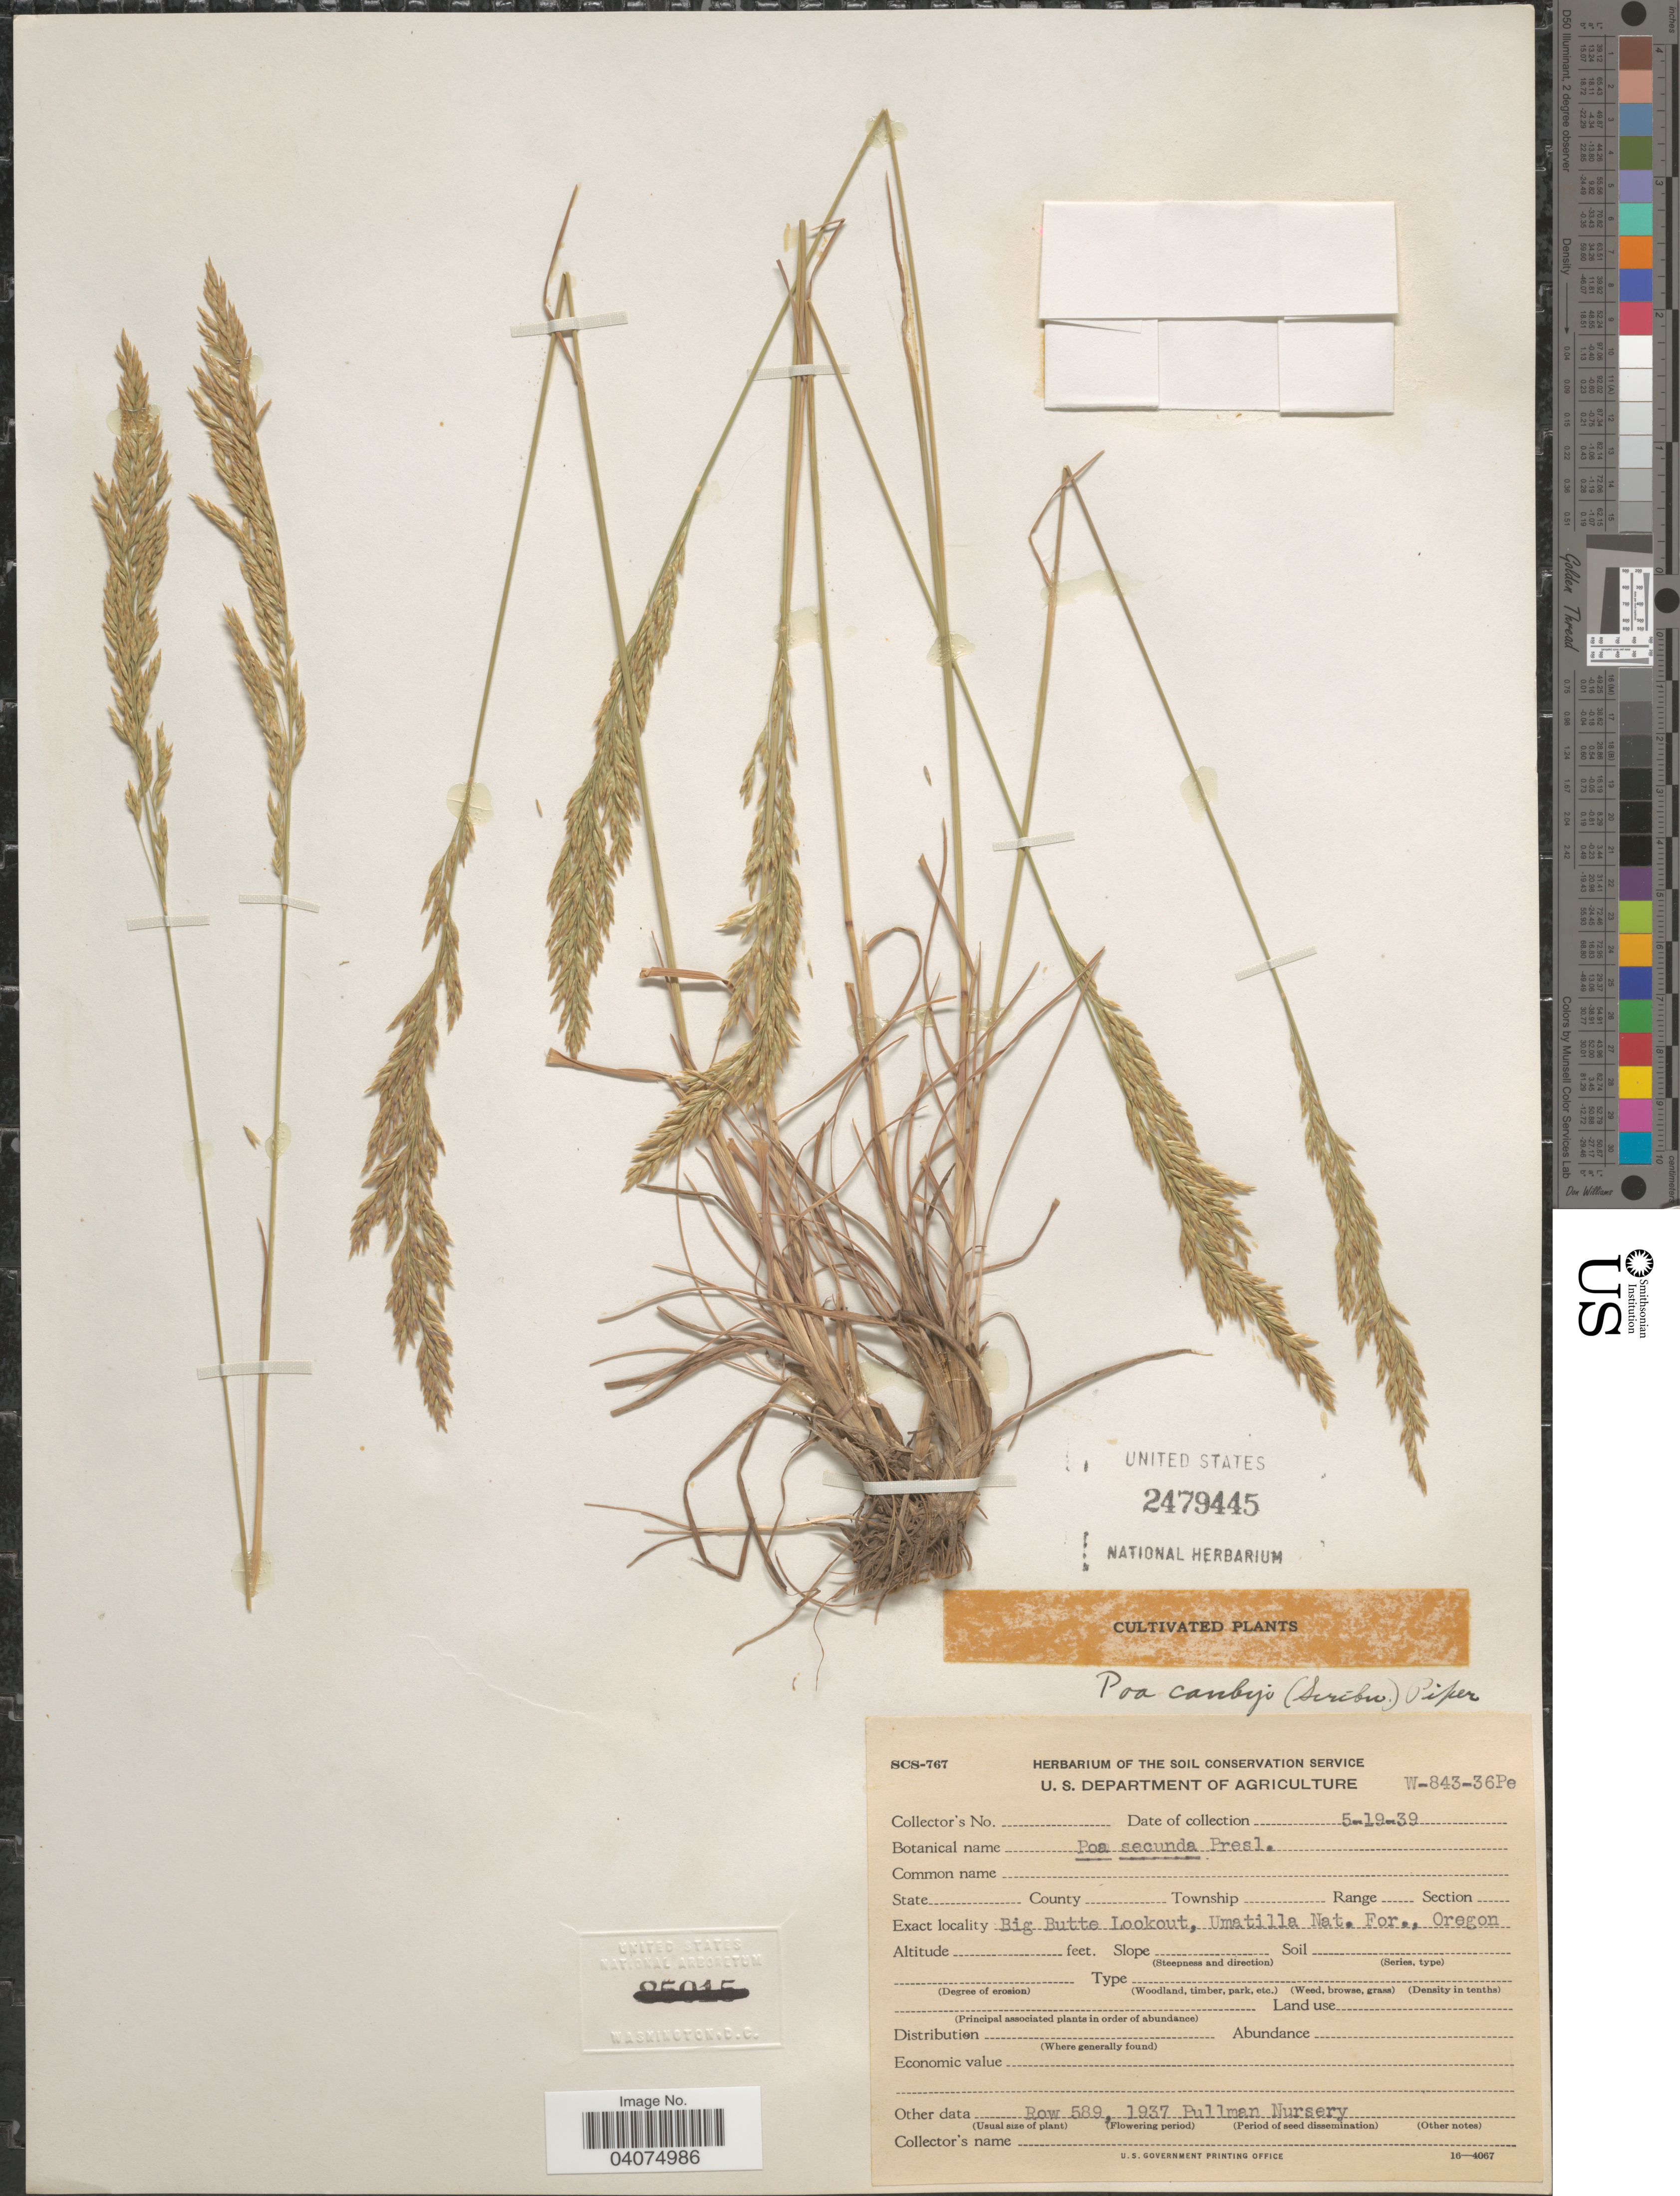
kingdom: Plantae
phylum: Tracheophyta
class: Liliopsida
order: Poales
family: Poaceae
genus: Poa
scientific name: Poa secunda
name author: J. Presl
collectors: Herbarium of the Soil Conservation Service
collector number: W-843-36Pe?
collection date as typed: Transcribed d/m/y: 19/5/39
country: United States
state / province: Washington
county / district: Whitman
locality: Row 589, 1937 Pullman Nursery.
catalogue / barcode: US 2479445